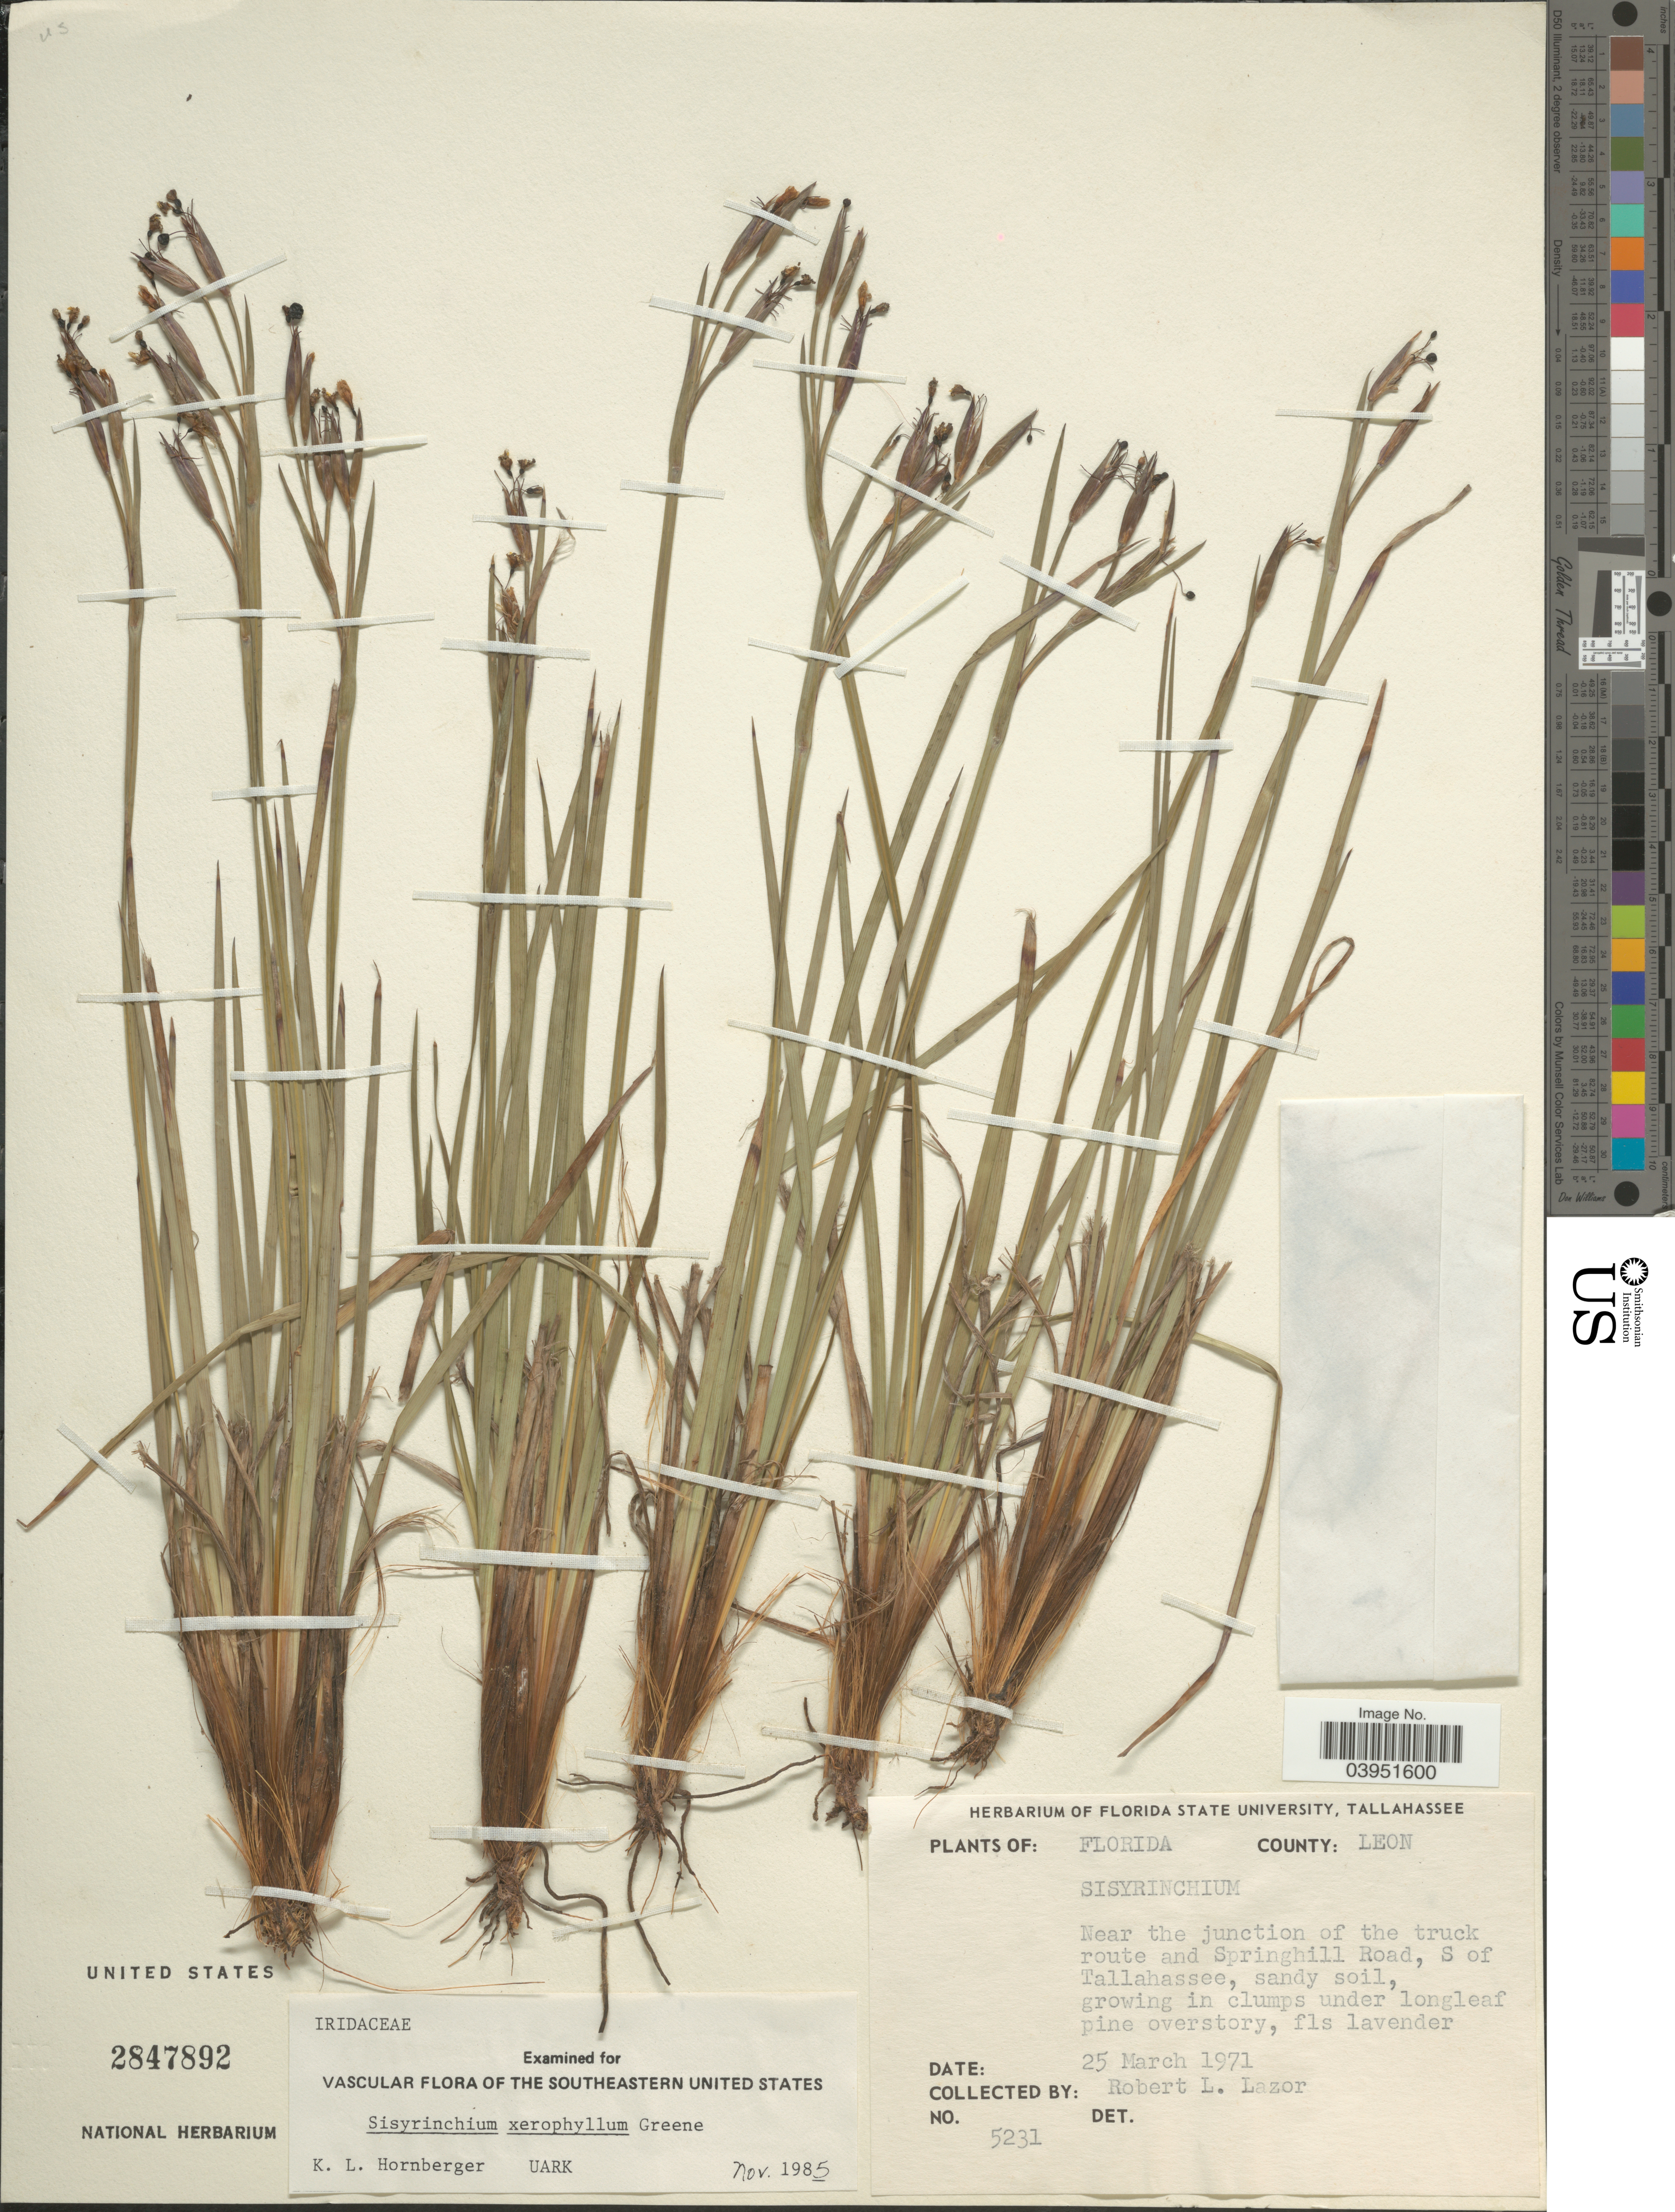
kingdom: Plantae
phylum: Tracheophyta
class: Liliopsida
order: Asparagales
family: Iridaceae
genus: Sisyrinchium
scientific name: Sisyrinchium xerophyllum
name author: Greene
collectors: R. L. Lazor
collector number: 5231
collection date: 1971-03-25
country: United States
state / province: Florida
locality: County: Leon. Near the junction of the truck route and Springhill Road, S of Tallahassee.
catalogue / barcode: US 2847892